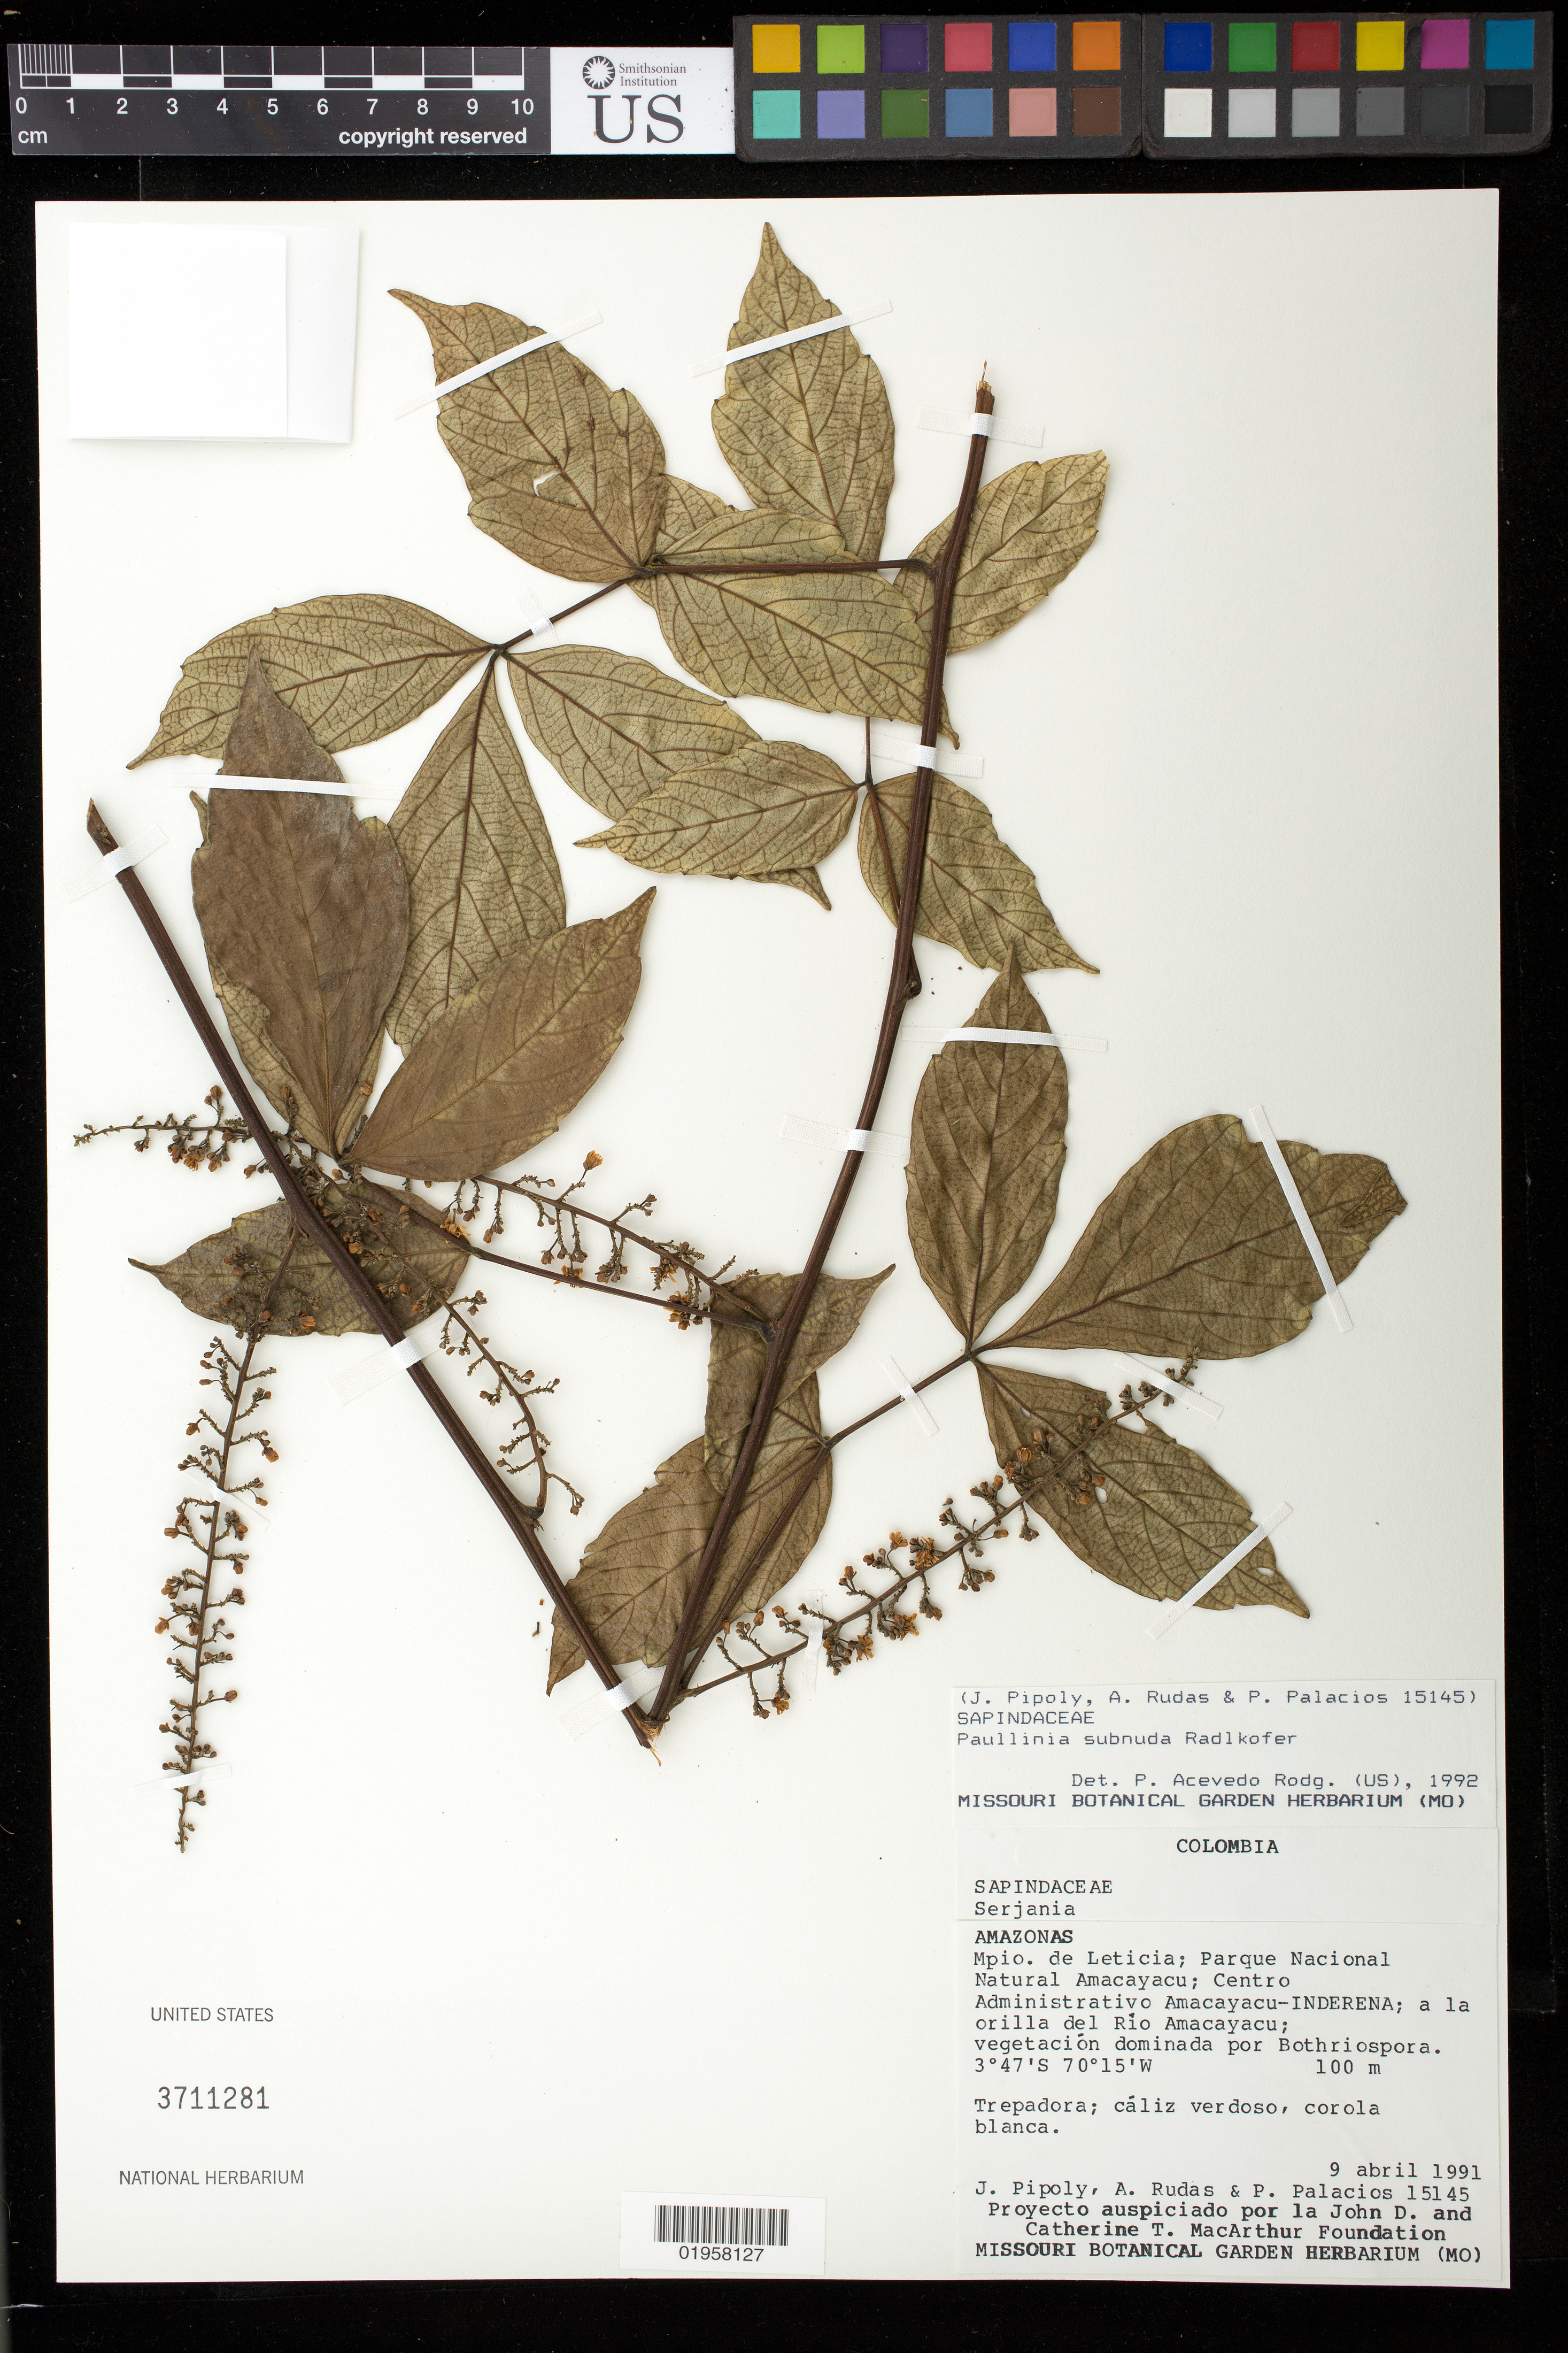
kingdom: Plantae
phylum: Tracheophyta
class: Magnoliopsida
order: Sapindales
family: Sapindaceae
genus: Paullinia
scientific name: Paullinia caloptera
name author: Radlk.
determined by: Acevedo-Rodríguez, P., (BOT), Smithsonian Institution - National Museum of Natural History (UNITED STATES)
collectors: J. J. Pipoly, A. Rudas & P. Palacios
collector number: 15145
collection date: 1991-04-09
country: Colombia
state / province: Amazônas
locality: Mpio. de Leticia; Parque Nacional Natural Amacayacu; Centro Administrativo Amacayacu-Inderena; a la orilla del Río Amacayacu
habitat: A la orilla del río. Vegetación dominada por Botriospora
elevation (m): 100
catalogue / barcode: US 3711281